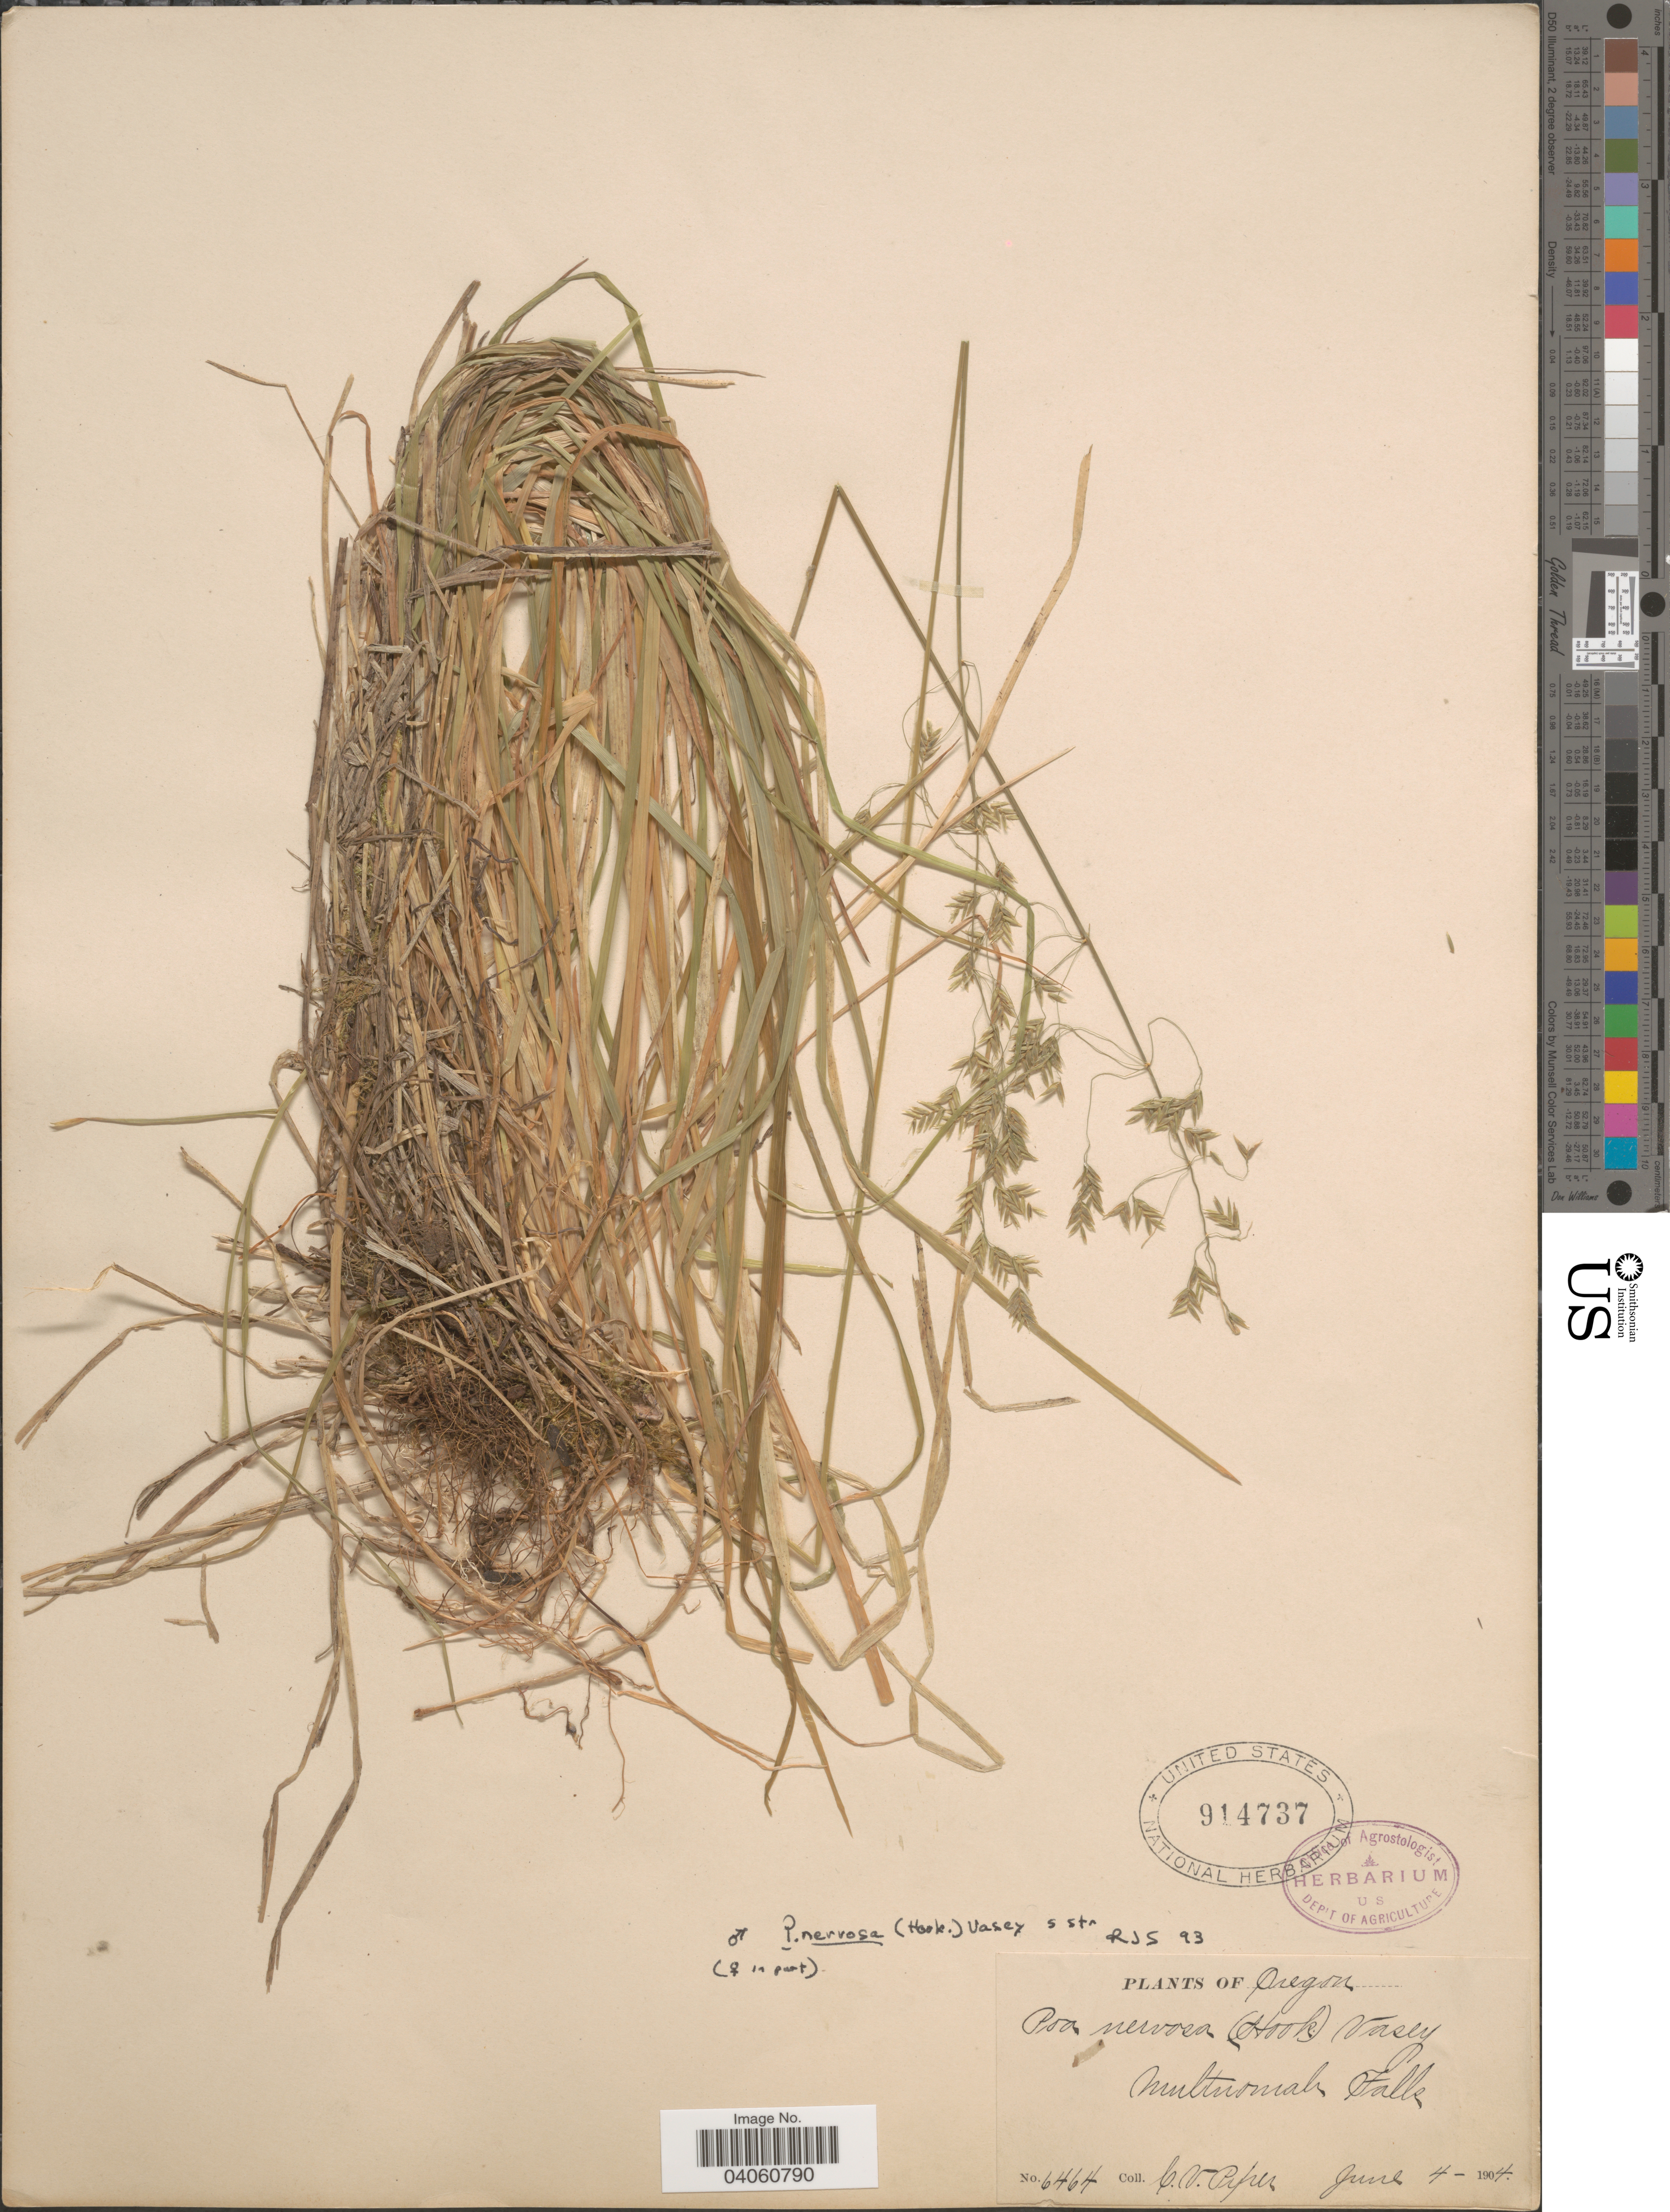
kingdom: Plantae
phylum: Tracheophyta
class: Liliopsida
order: Poales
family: Poaceae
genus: Poa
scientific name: Poa nervosa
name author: (Hook.) Vasey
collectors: C. V. Piper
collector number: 6464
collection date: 1904-06-04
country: United States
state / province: Oregon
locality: Multnomah Falls.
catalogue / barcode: US 914737